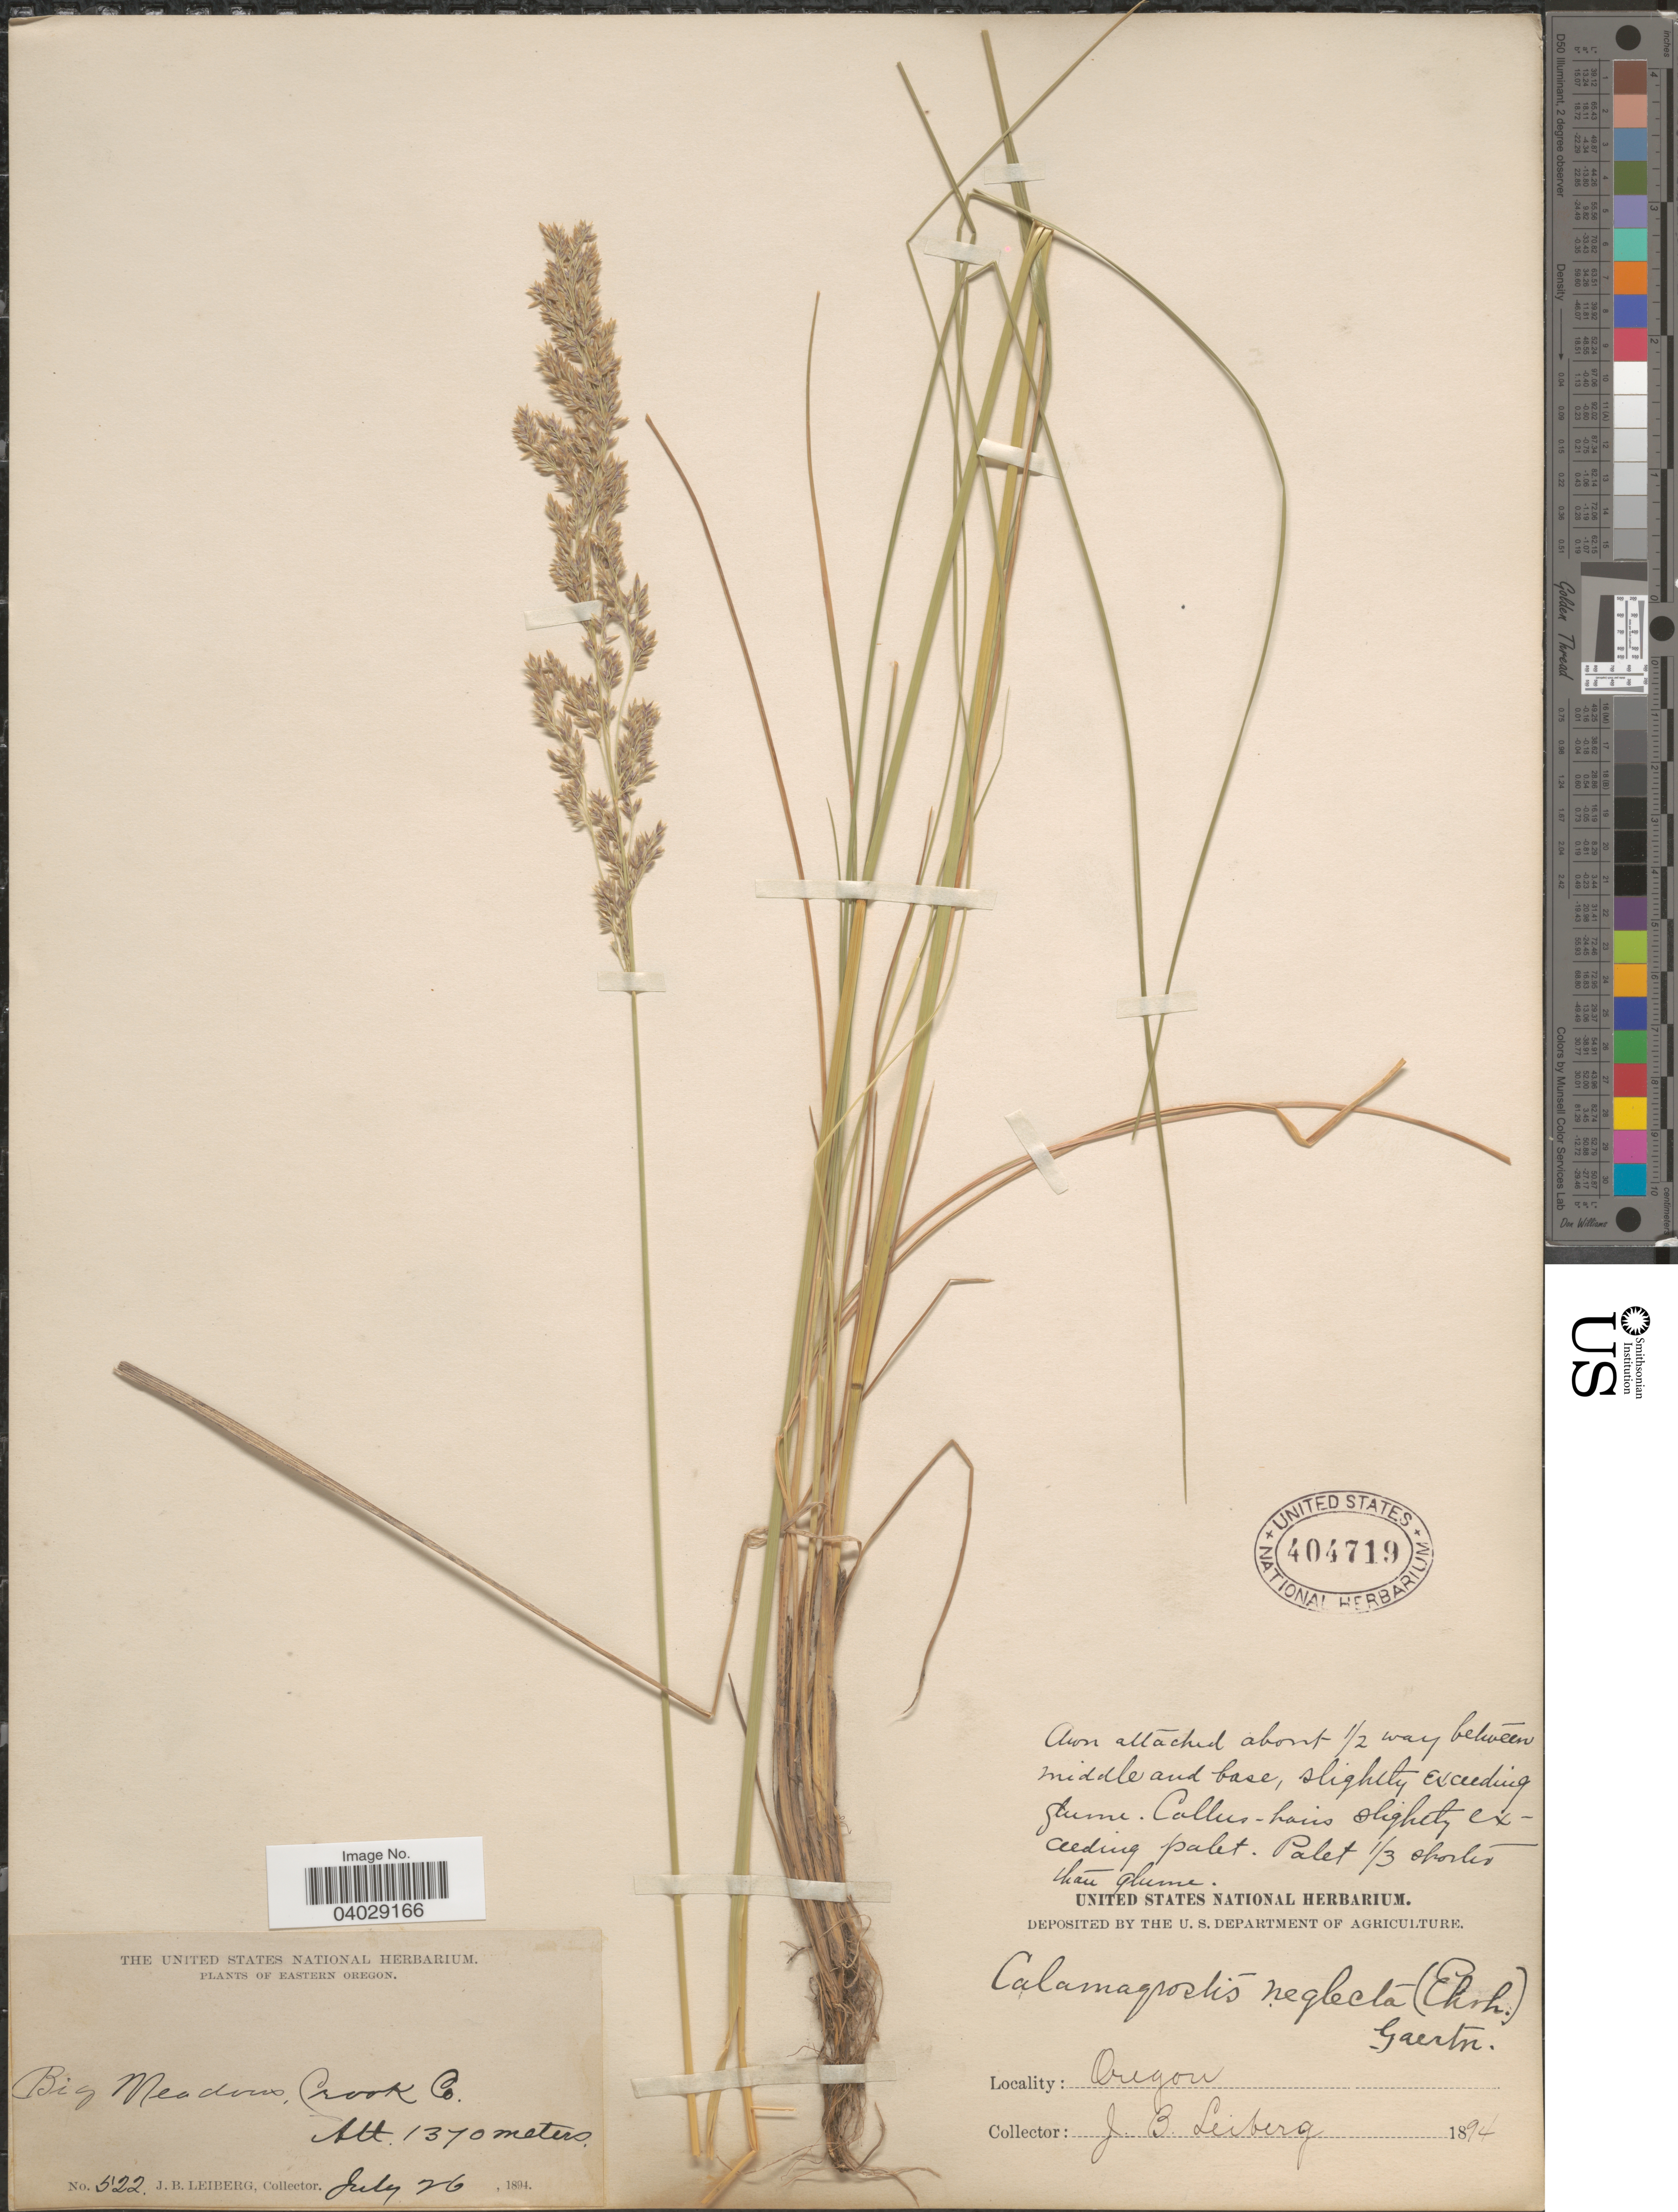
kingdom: Plantae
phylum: Tracheophyta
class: Liliopsida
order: Poales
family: Poaceae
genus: Calamagrostis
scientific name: Calamagrostis neglecta (Ehrh.) Gaertner et al.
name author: (Ehrhart) G. Gaertn. et al.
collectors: J. B. Leiberg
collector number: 522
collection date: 1894-07-26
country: United States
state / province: Oregon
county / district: Crook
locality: Eastern Oregon. Big Meadows, Crook Co.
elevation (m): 1370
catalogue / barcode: US 404719